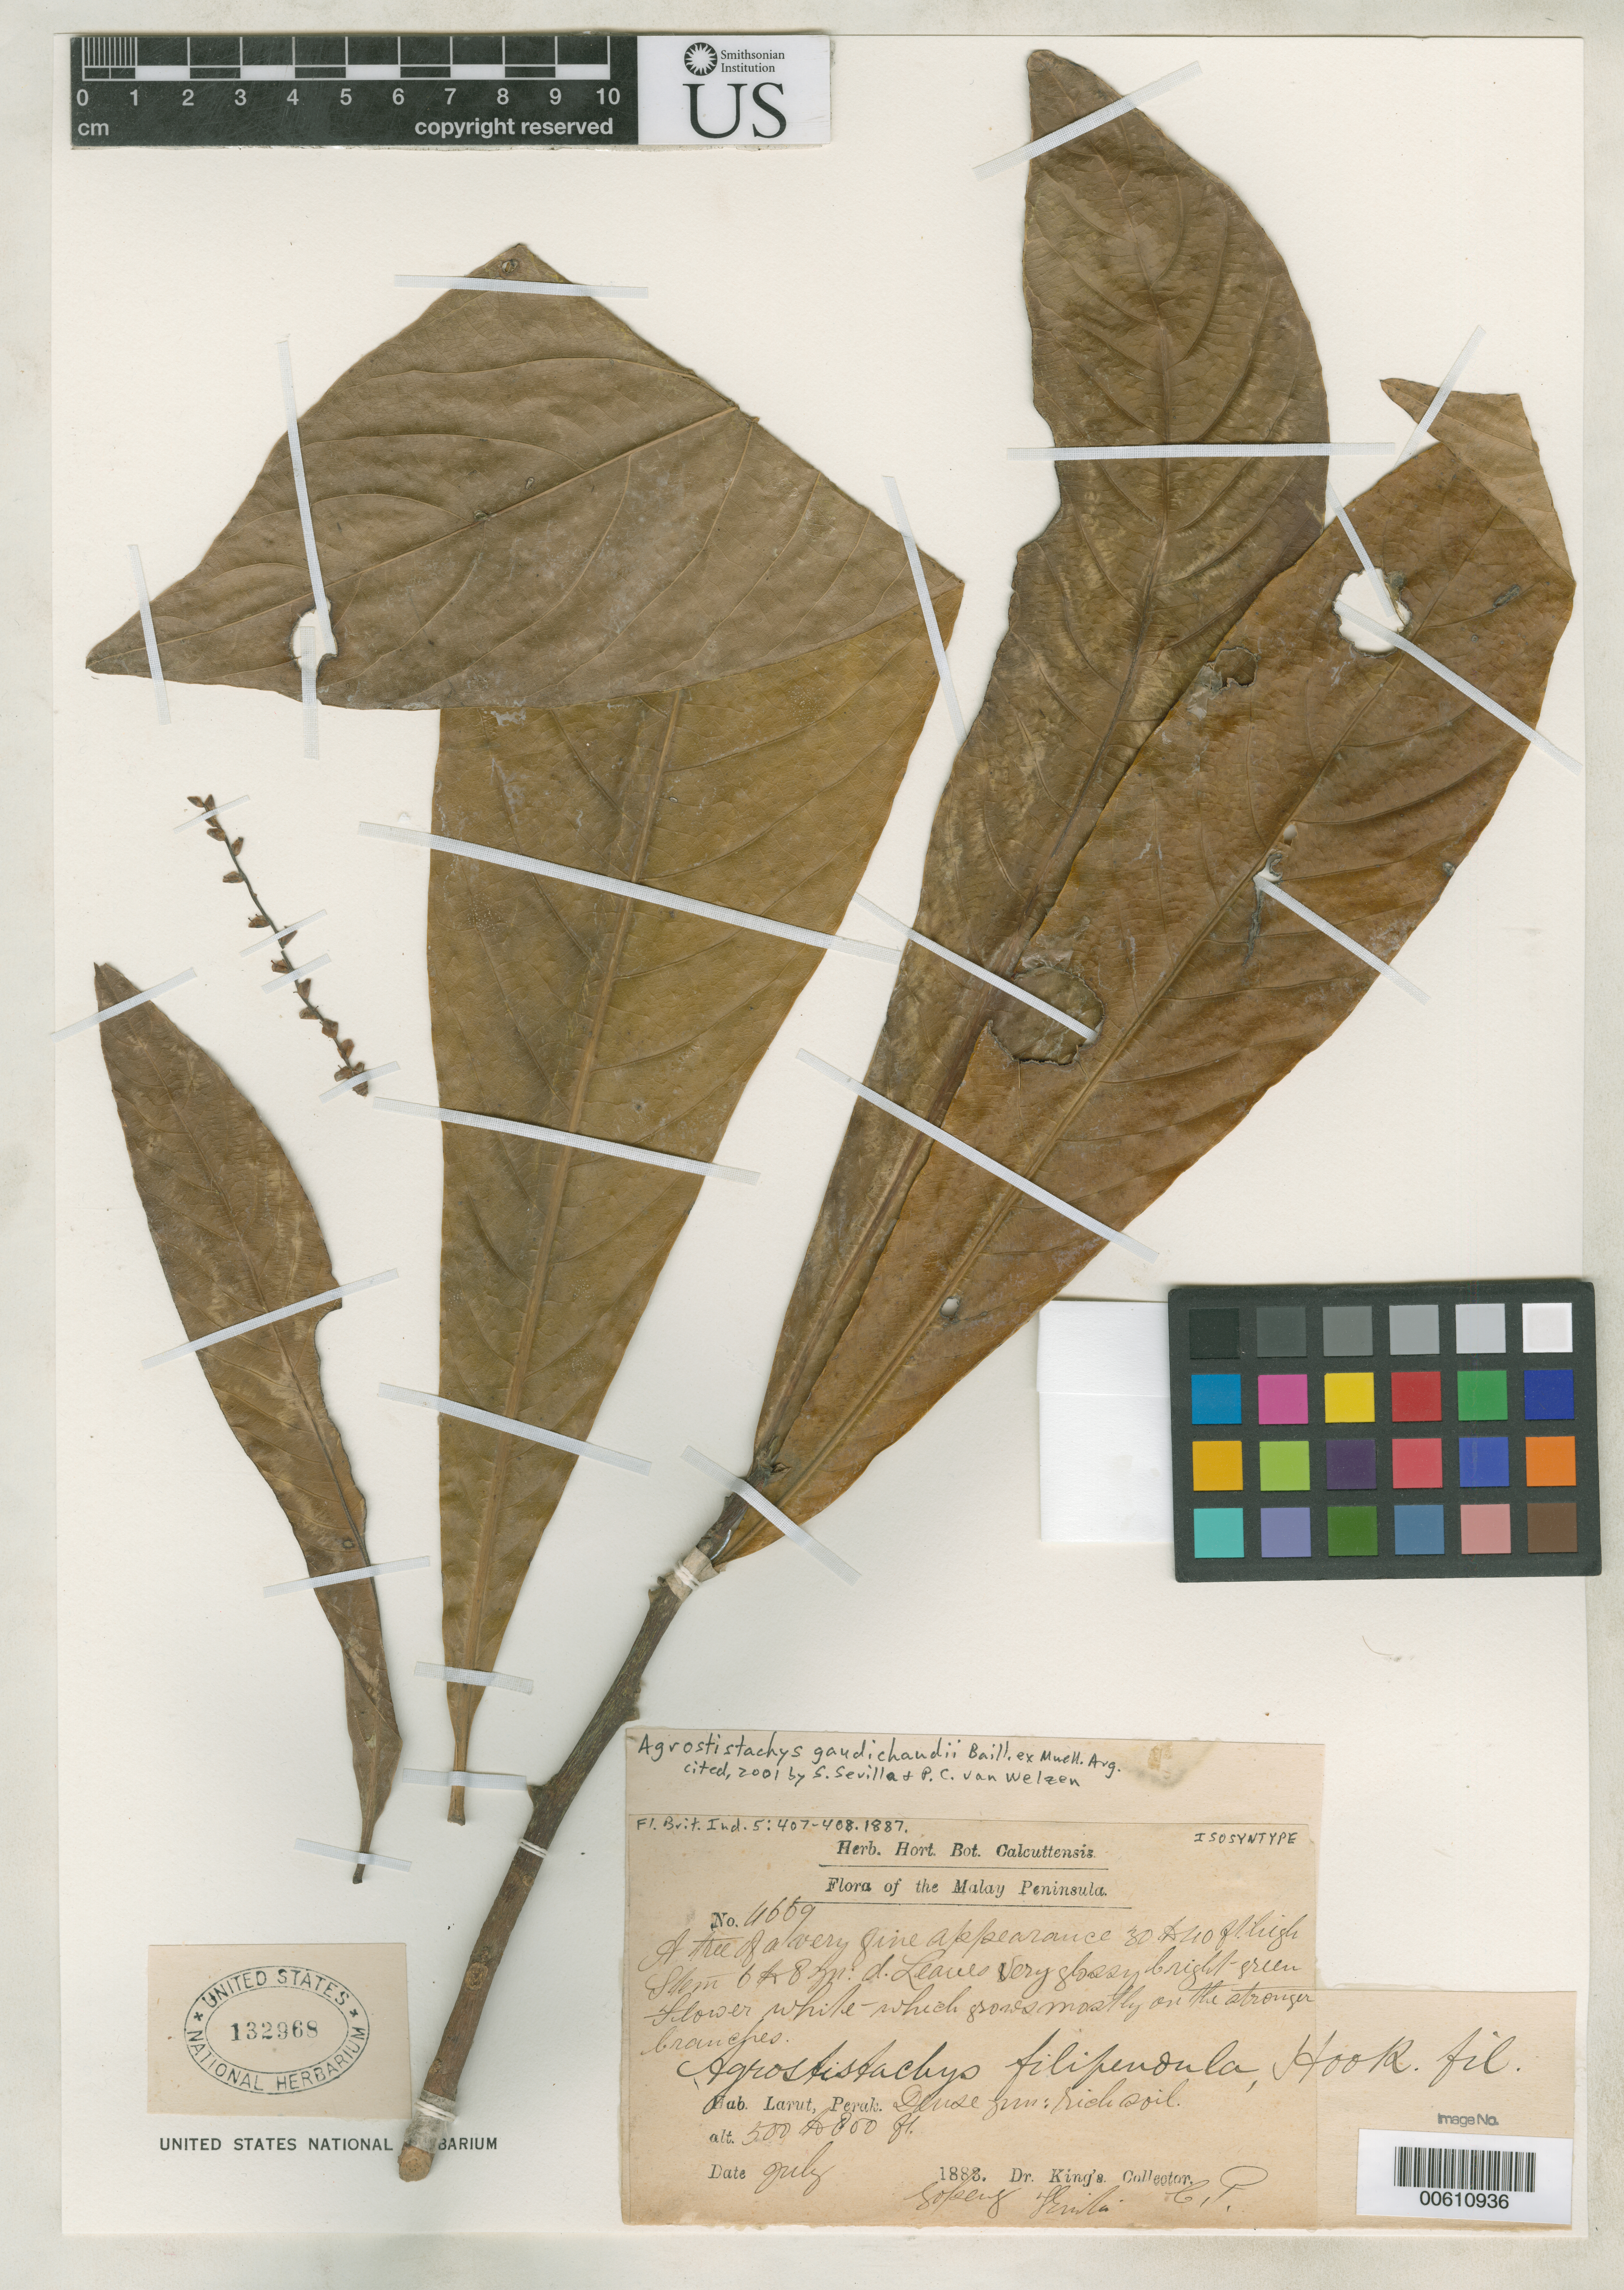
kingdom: Plantae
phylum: Tracheophyta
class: Magnoliopsida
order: Malpighiales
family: Euphorbiaceae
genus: Agrostistachys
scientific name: Agrostistachys filipendula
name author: Hook. f.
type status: Isosyntype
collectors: Dr. King's collector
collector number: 4669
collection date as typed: Jul 1883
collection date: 1883-07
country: Malaysia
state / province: Perak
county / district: Larut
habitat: Rich soil.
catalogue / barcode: US 132968